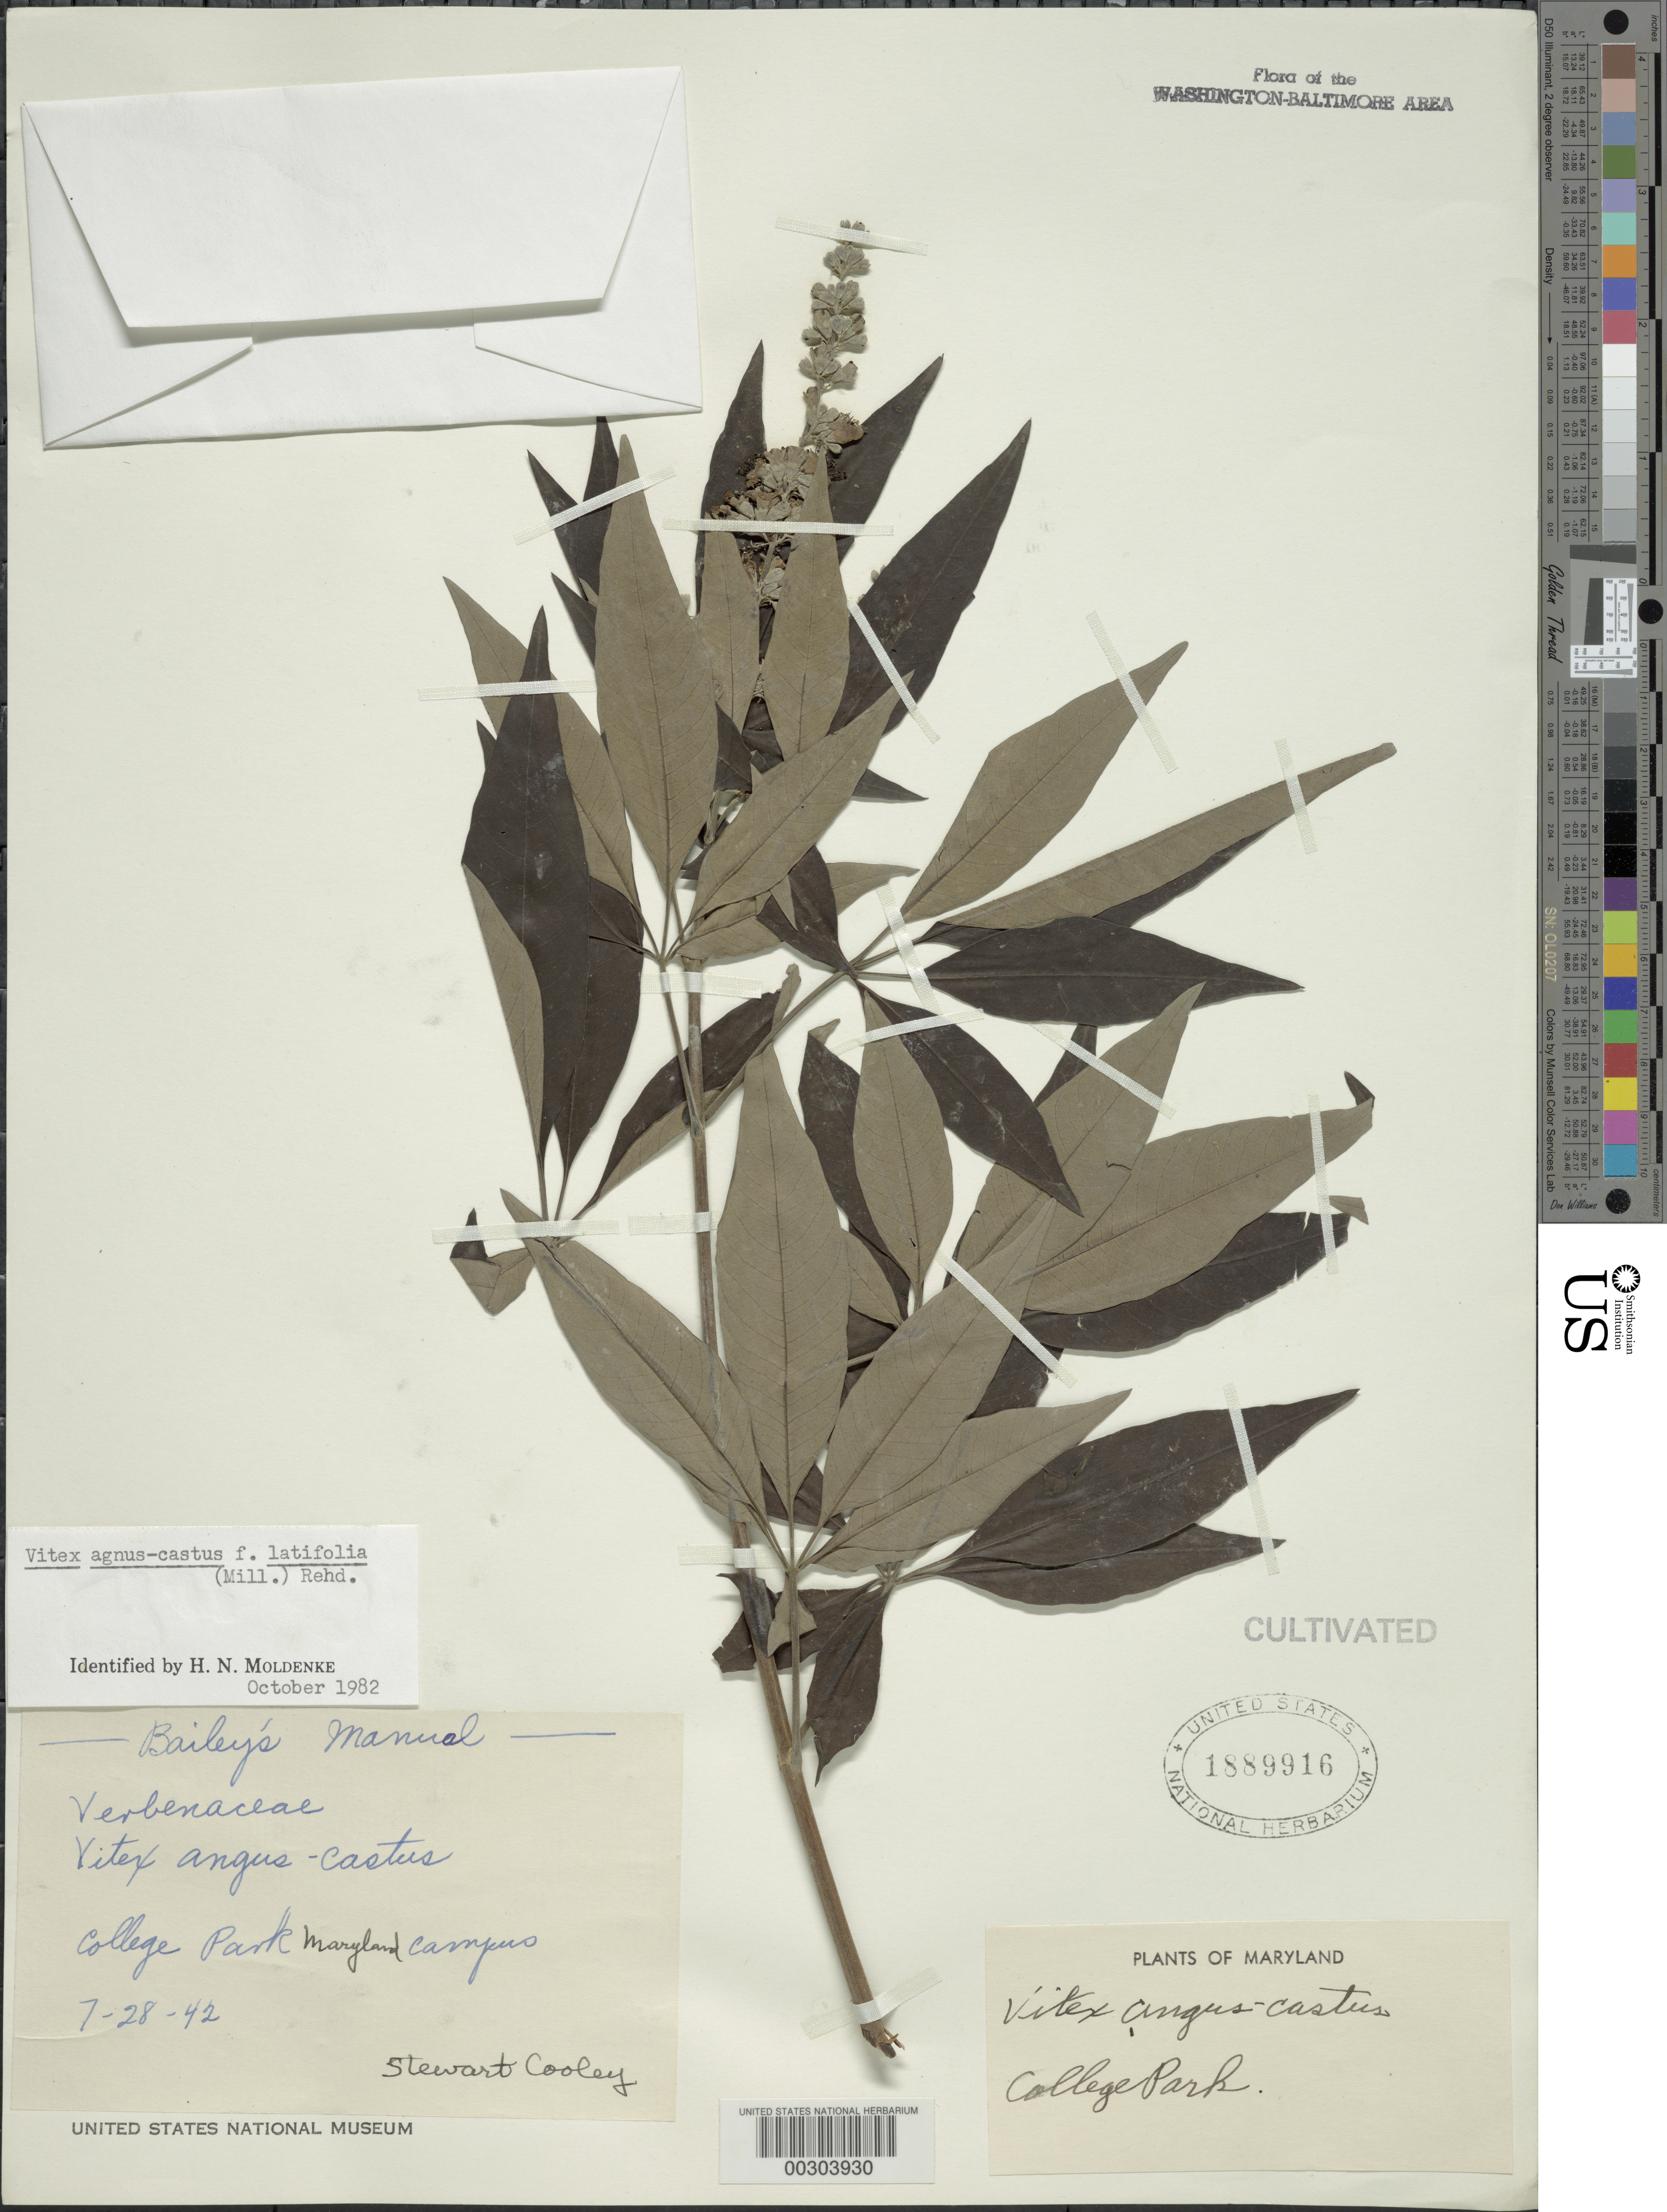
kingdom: Plantae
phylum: Tracheophyta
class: Magnoliopsida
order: Lamiales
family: Lamiaceae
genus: Vitex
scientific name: Vitex agnus-castus f. latifolia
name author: (Mill.) Rehder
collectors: S. Cooley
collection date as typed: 28 Jul 1942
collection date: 1942-07-28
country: United States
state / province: Maryland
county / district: Prince George's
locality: College Park, Campus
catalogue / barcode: US 1889916